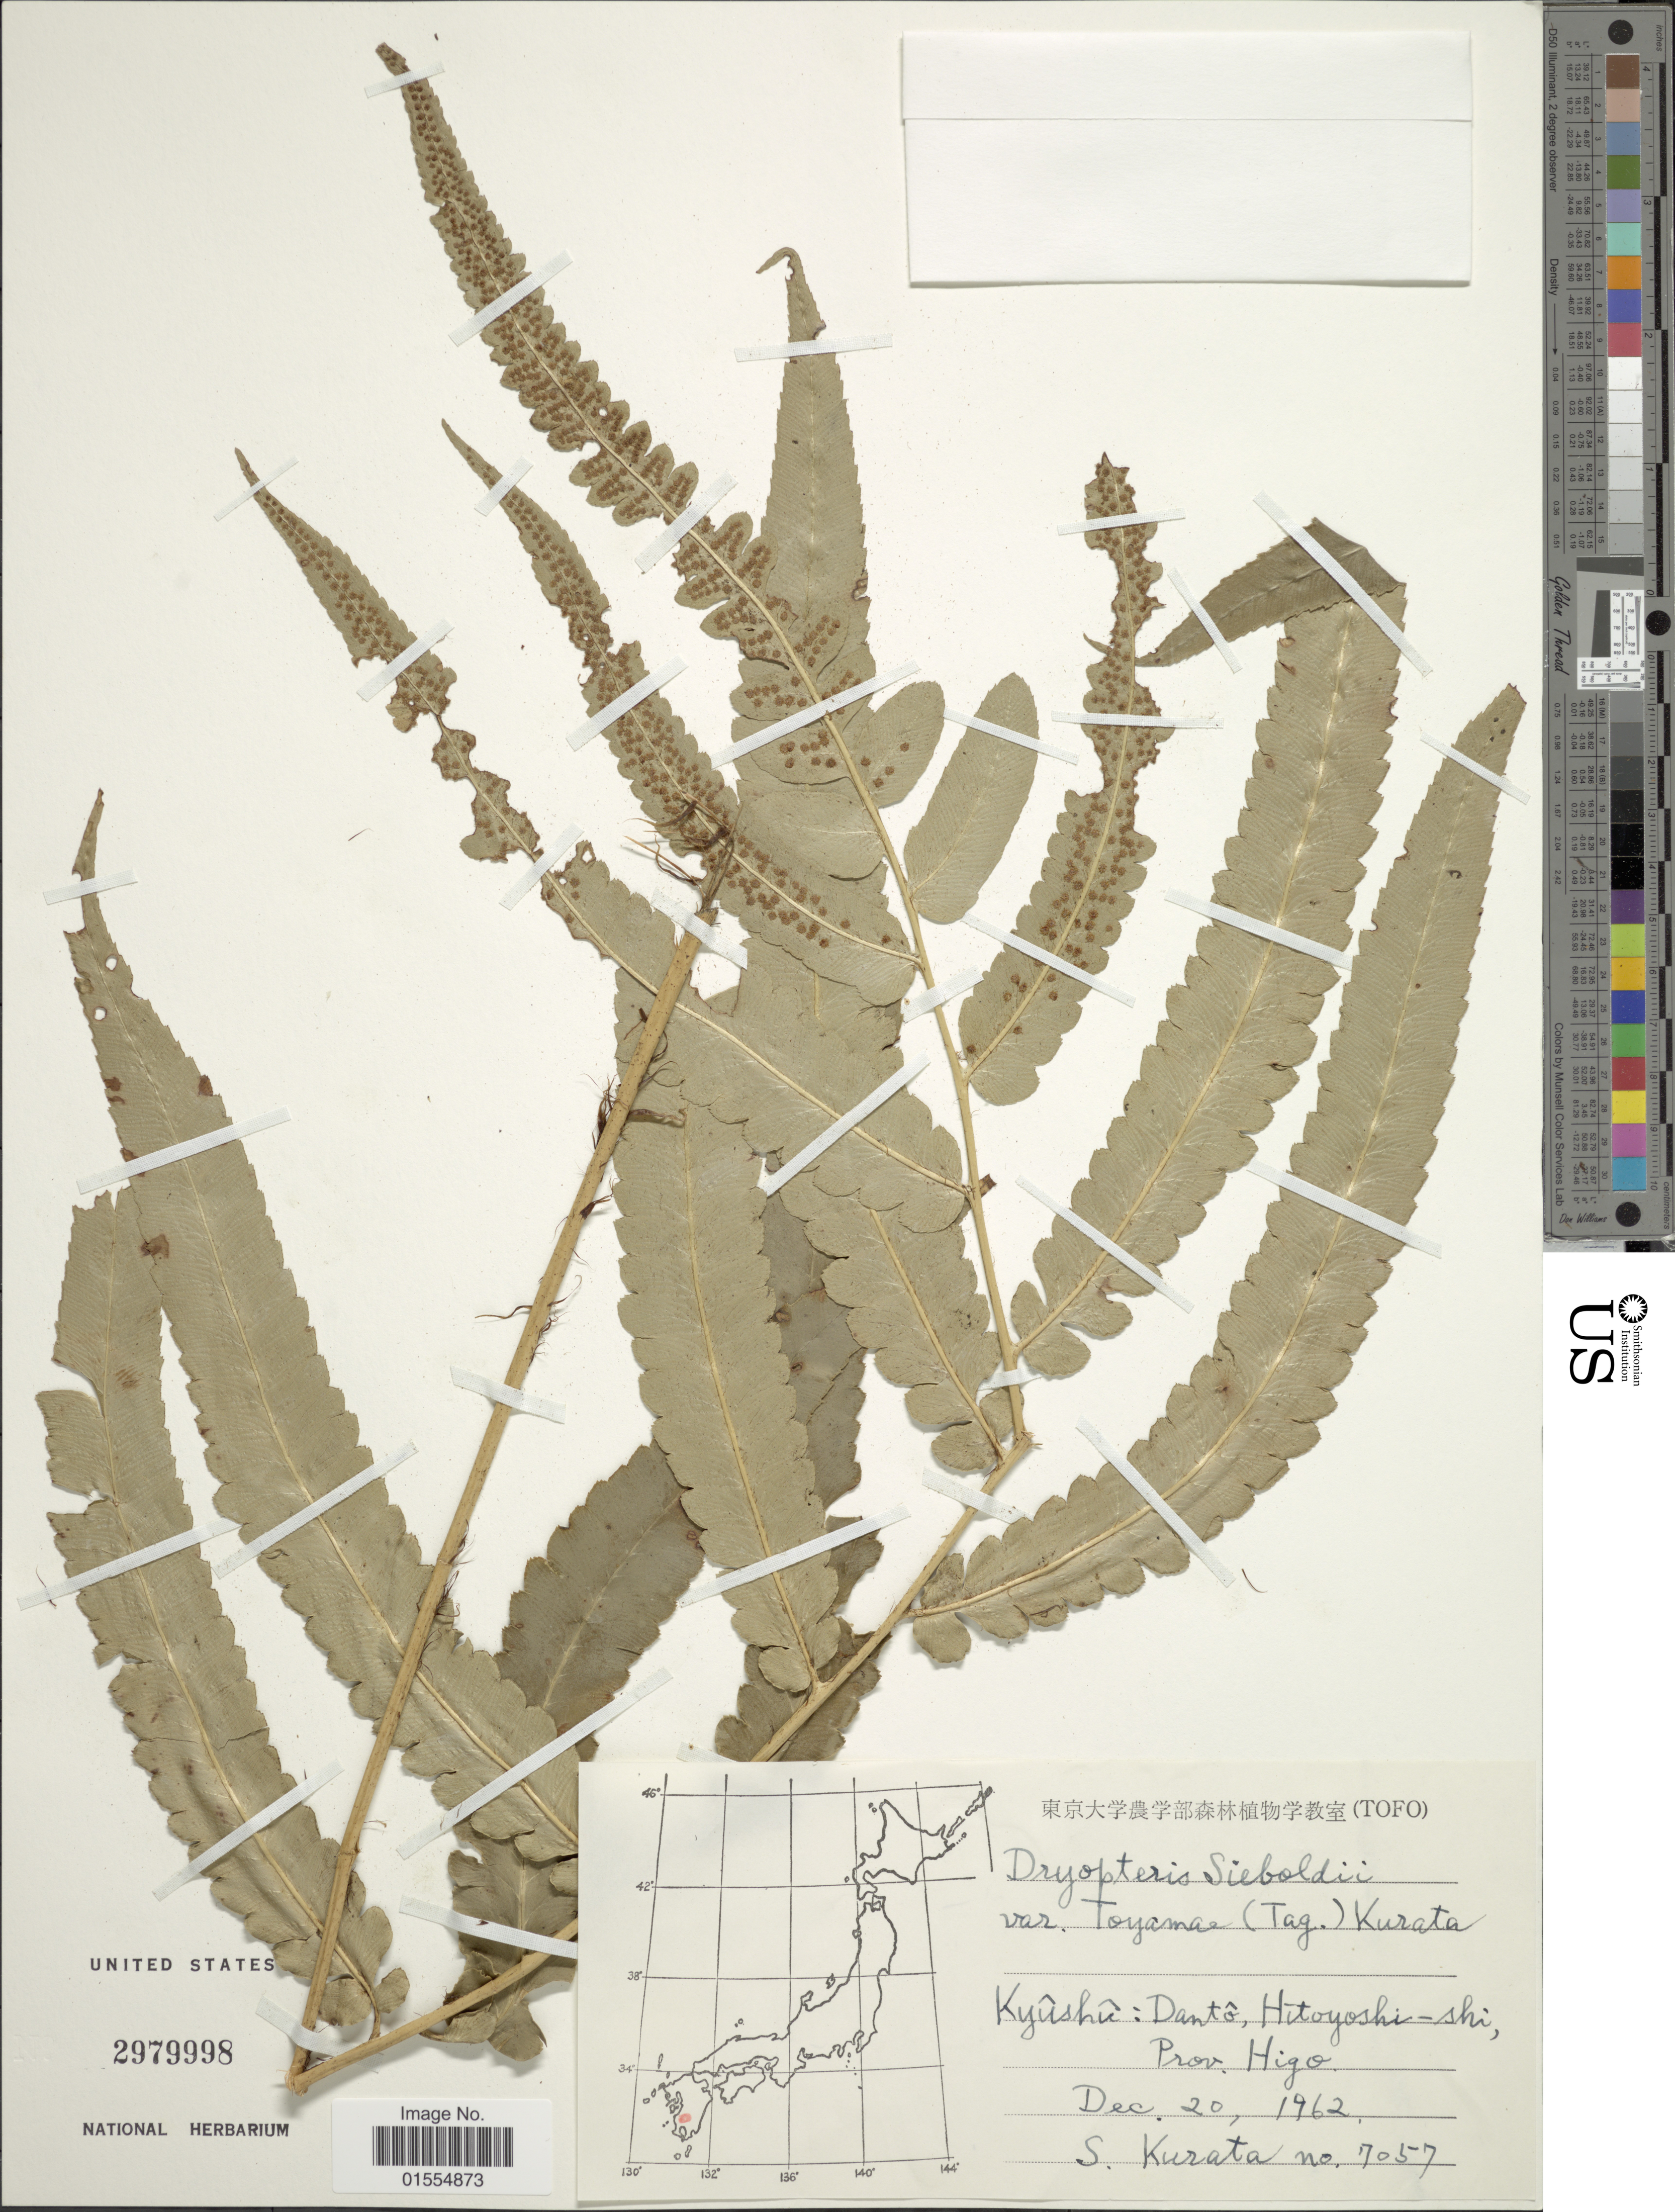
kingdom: Plantae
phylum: Tracheophyta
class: Polypodiopsida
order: Polypodiales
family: Dryopteridaceae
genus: Dryopteris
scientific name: Dryopteris sieboldii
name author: (T. Moore) Kuntze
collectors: Sa. Kurata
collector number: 7057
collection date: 1962-12-20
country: Japan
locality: Kyûshû: Dantô, Hitoyoshi-shi, Prov. Higo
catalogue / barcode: US 2979998